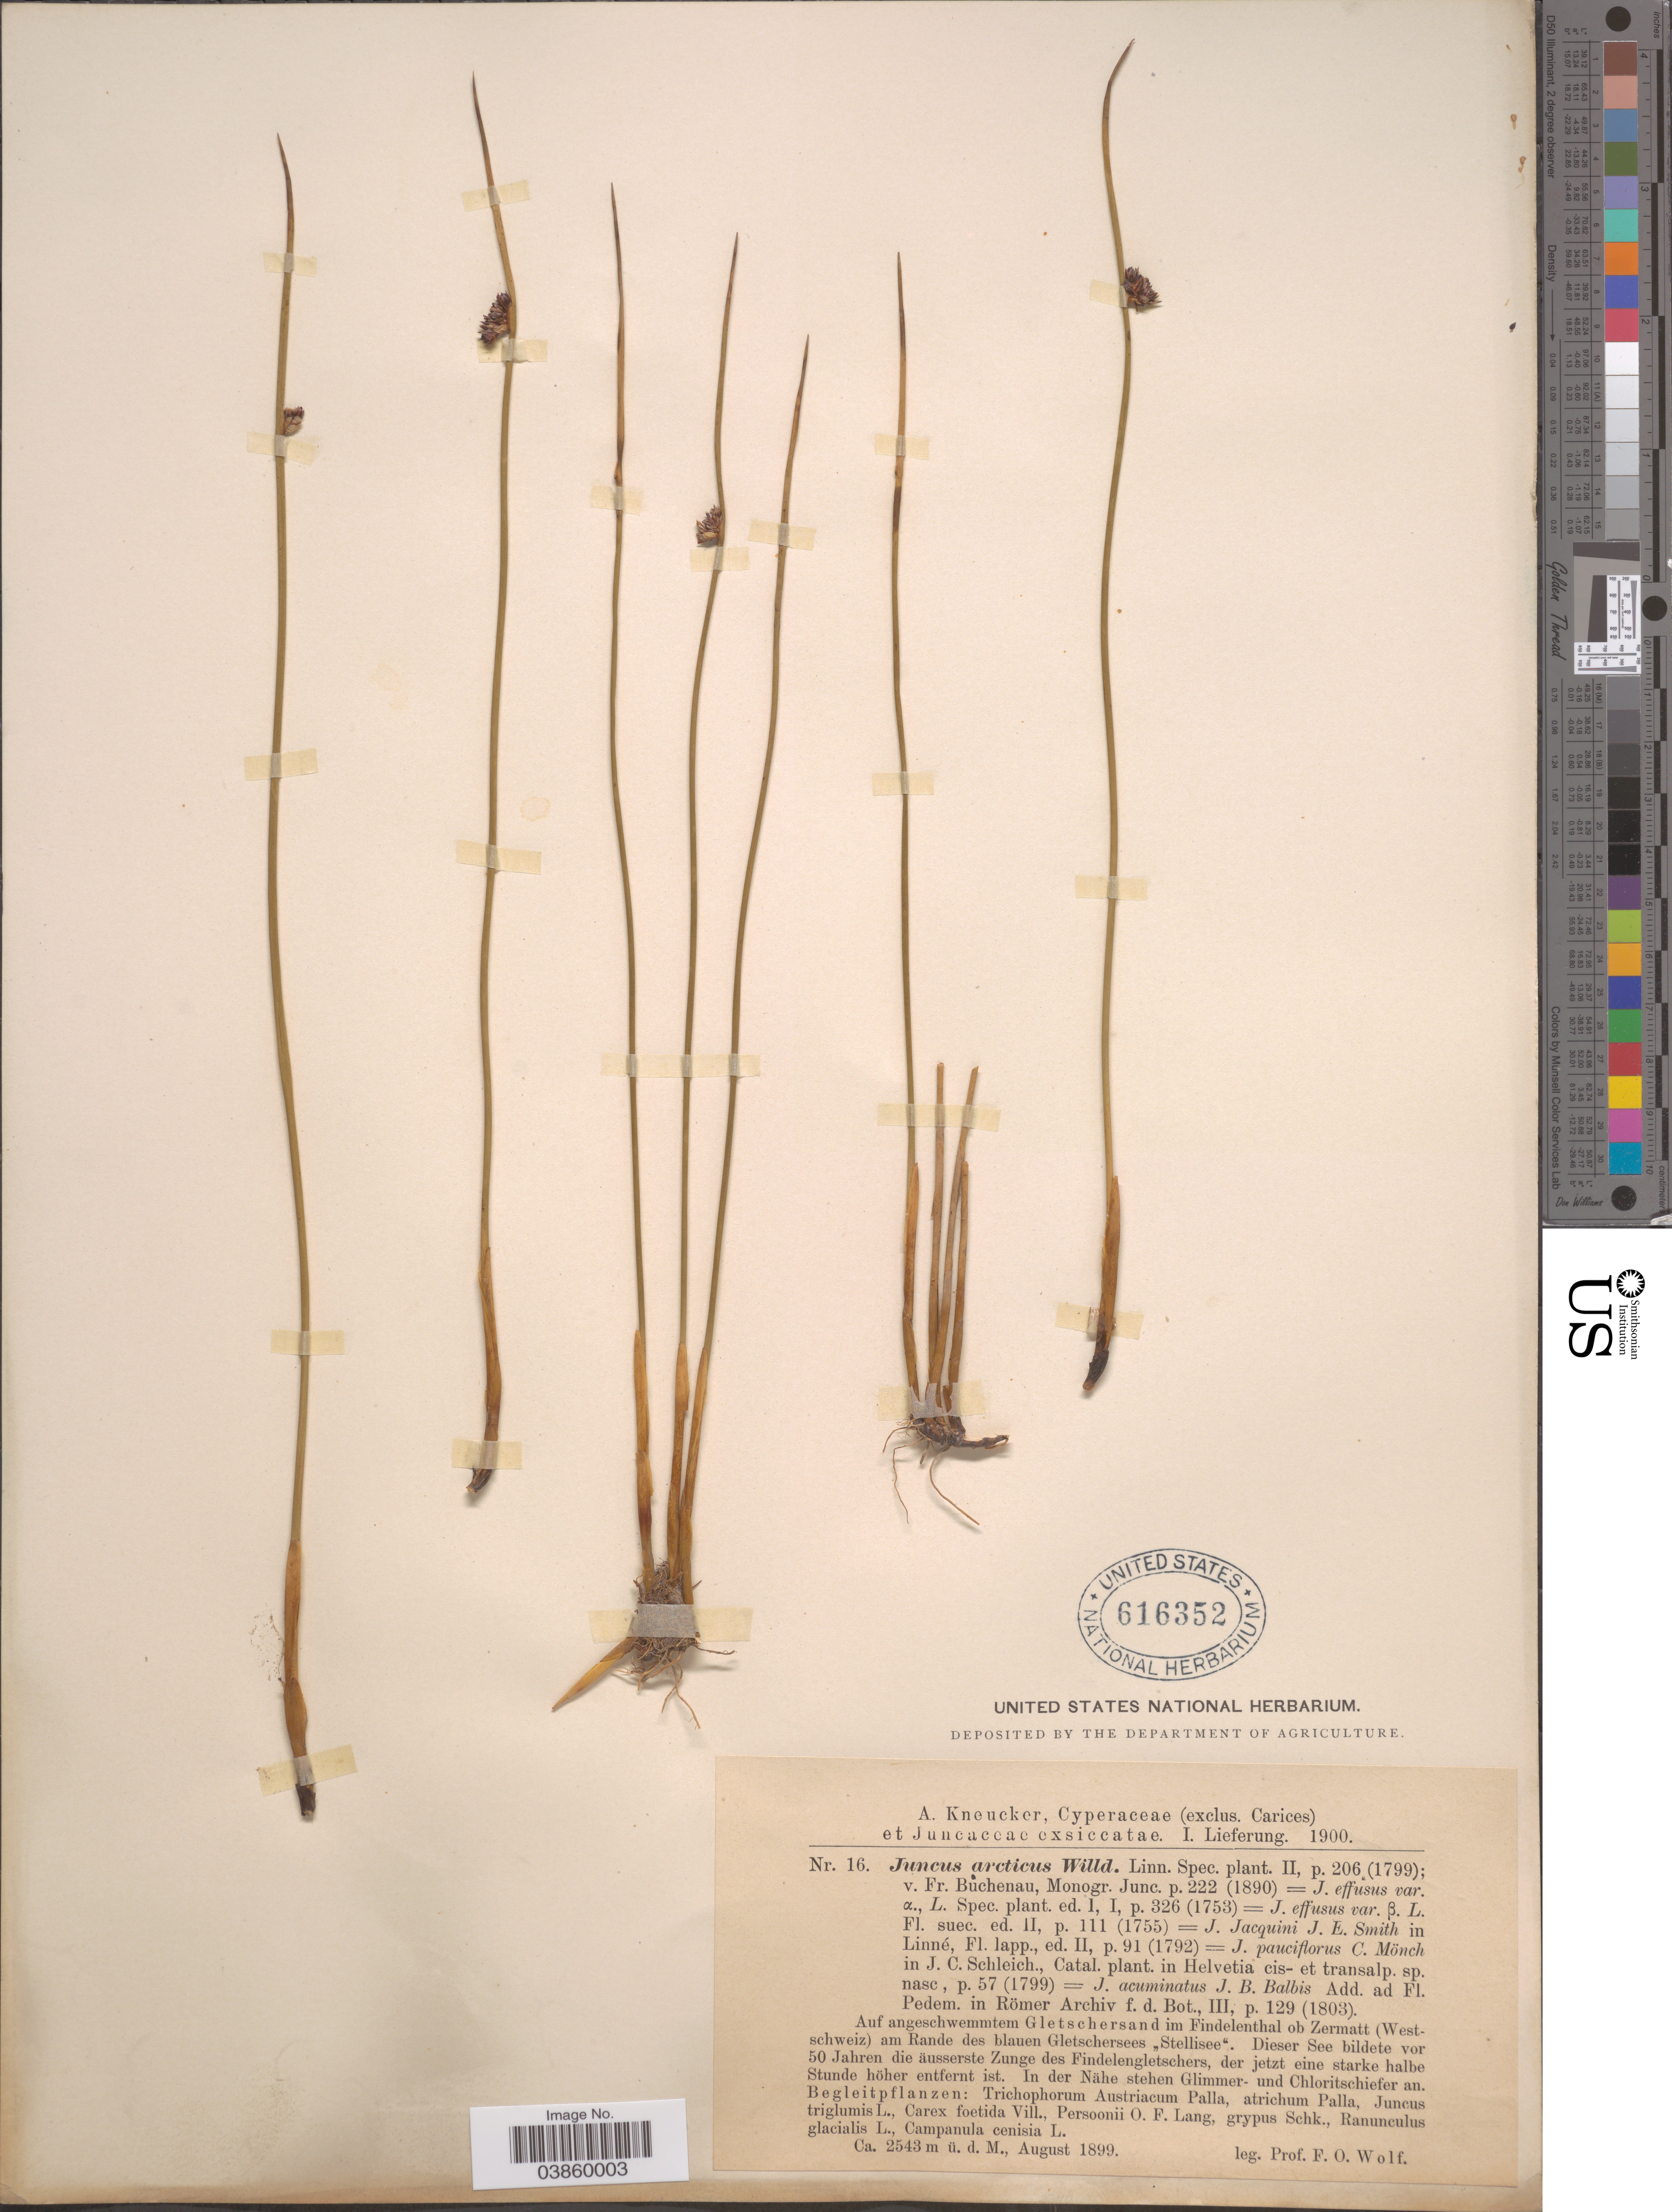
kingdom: Plantae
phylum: Tracheophyta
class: Liliopsida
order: Poales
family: Juncaceae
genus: Juncus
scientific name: Juncus arcticus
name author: Willd.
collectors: F. Wolf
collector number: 16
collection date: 1899-08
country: Switzerland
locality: Auf angeschwemmtem Gletschersand im Findelenthal ob Zermatt (West-schweiz) am Rande des blauen Gletschersees "Stellisee".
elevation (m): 2543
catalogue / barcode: US 616352